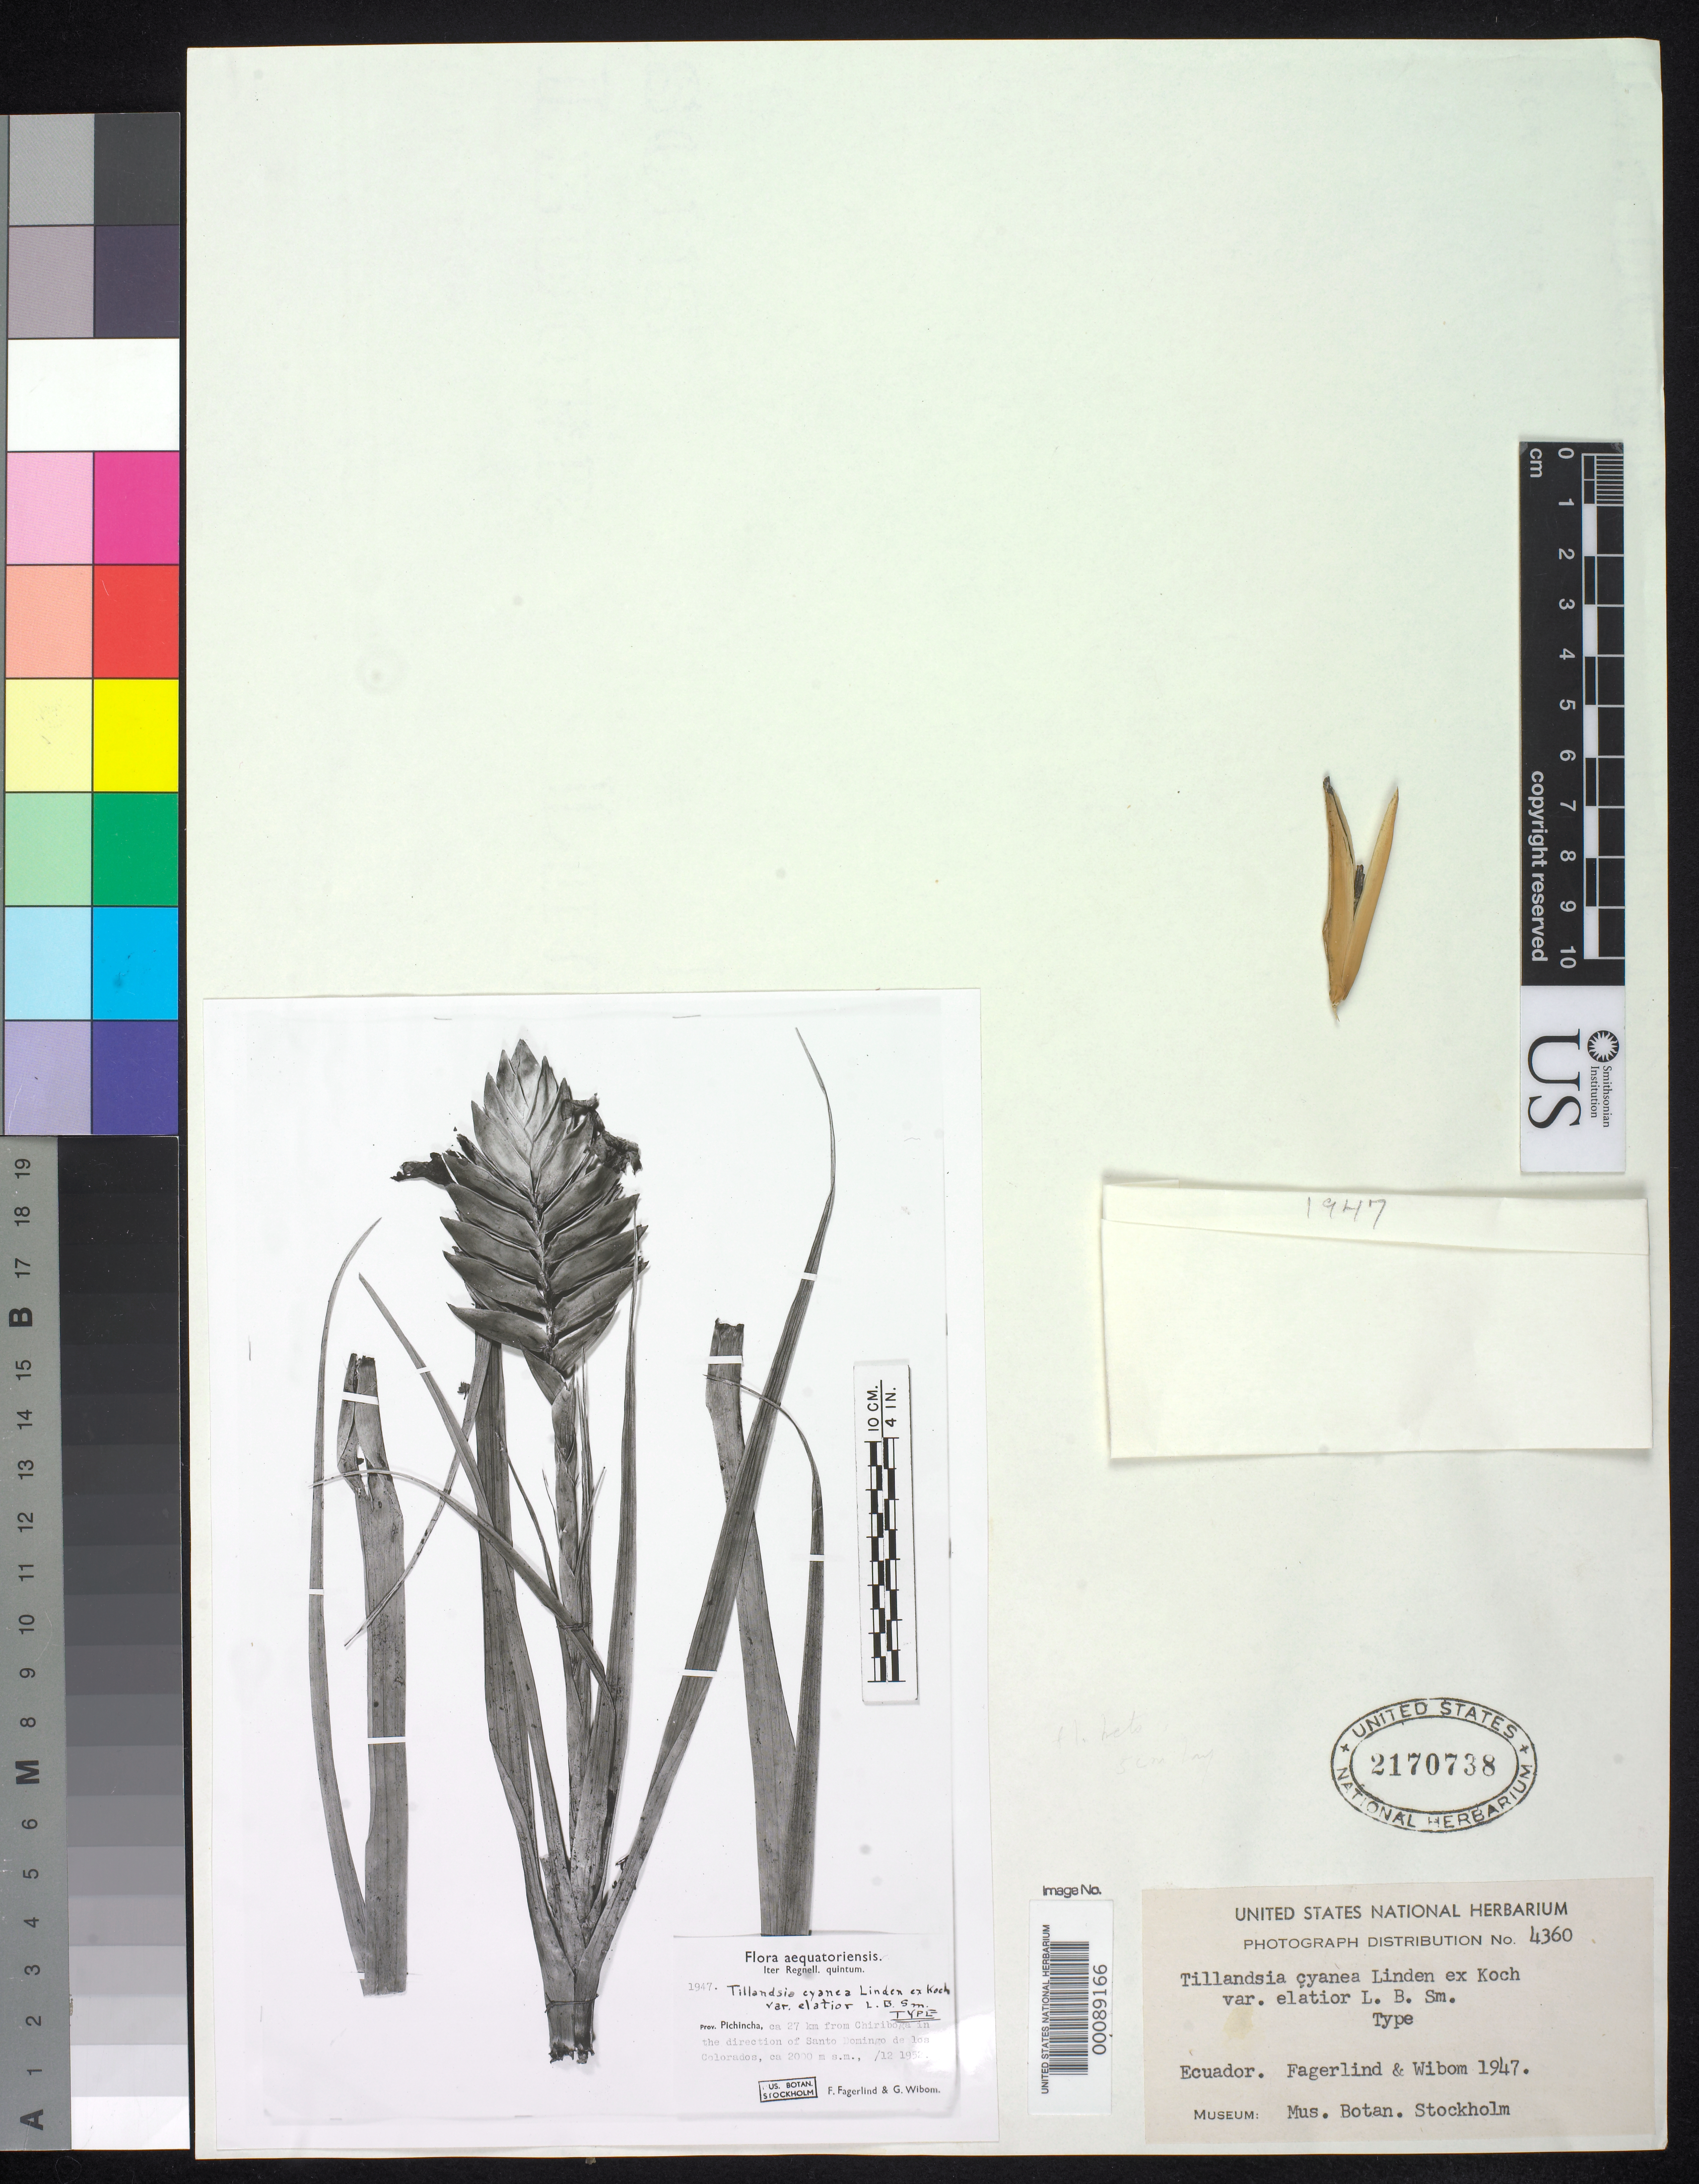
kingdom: Plantae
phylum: Tracheophyta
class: Liliopsida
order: Poales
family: Bromeliaceae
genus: Tillandsia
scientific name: Tillandsia cyanea var. elatior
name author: L.B. Sm.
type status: Type Fragment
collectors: F. Fagerlind & P. Wibom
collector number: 1947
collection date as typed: Dec 1952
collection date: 1952-12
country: Ecuador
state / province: Pichincha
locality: Ca. 27 km from Chiriboga in direction of Santo Domingo de Los Colorados.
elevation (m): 2000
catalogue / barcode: US 2170738